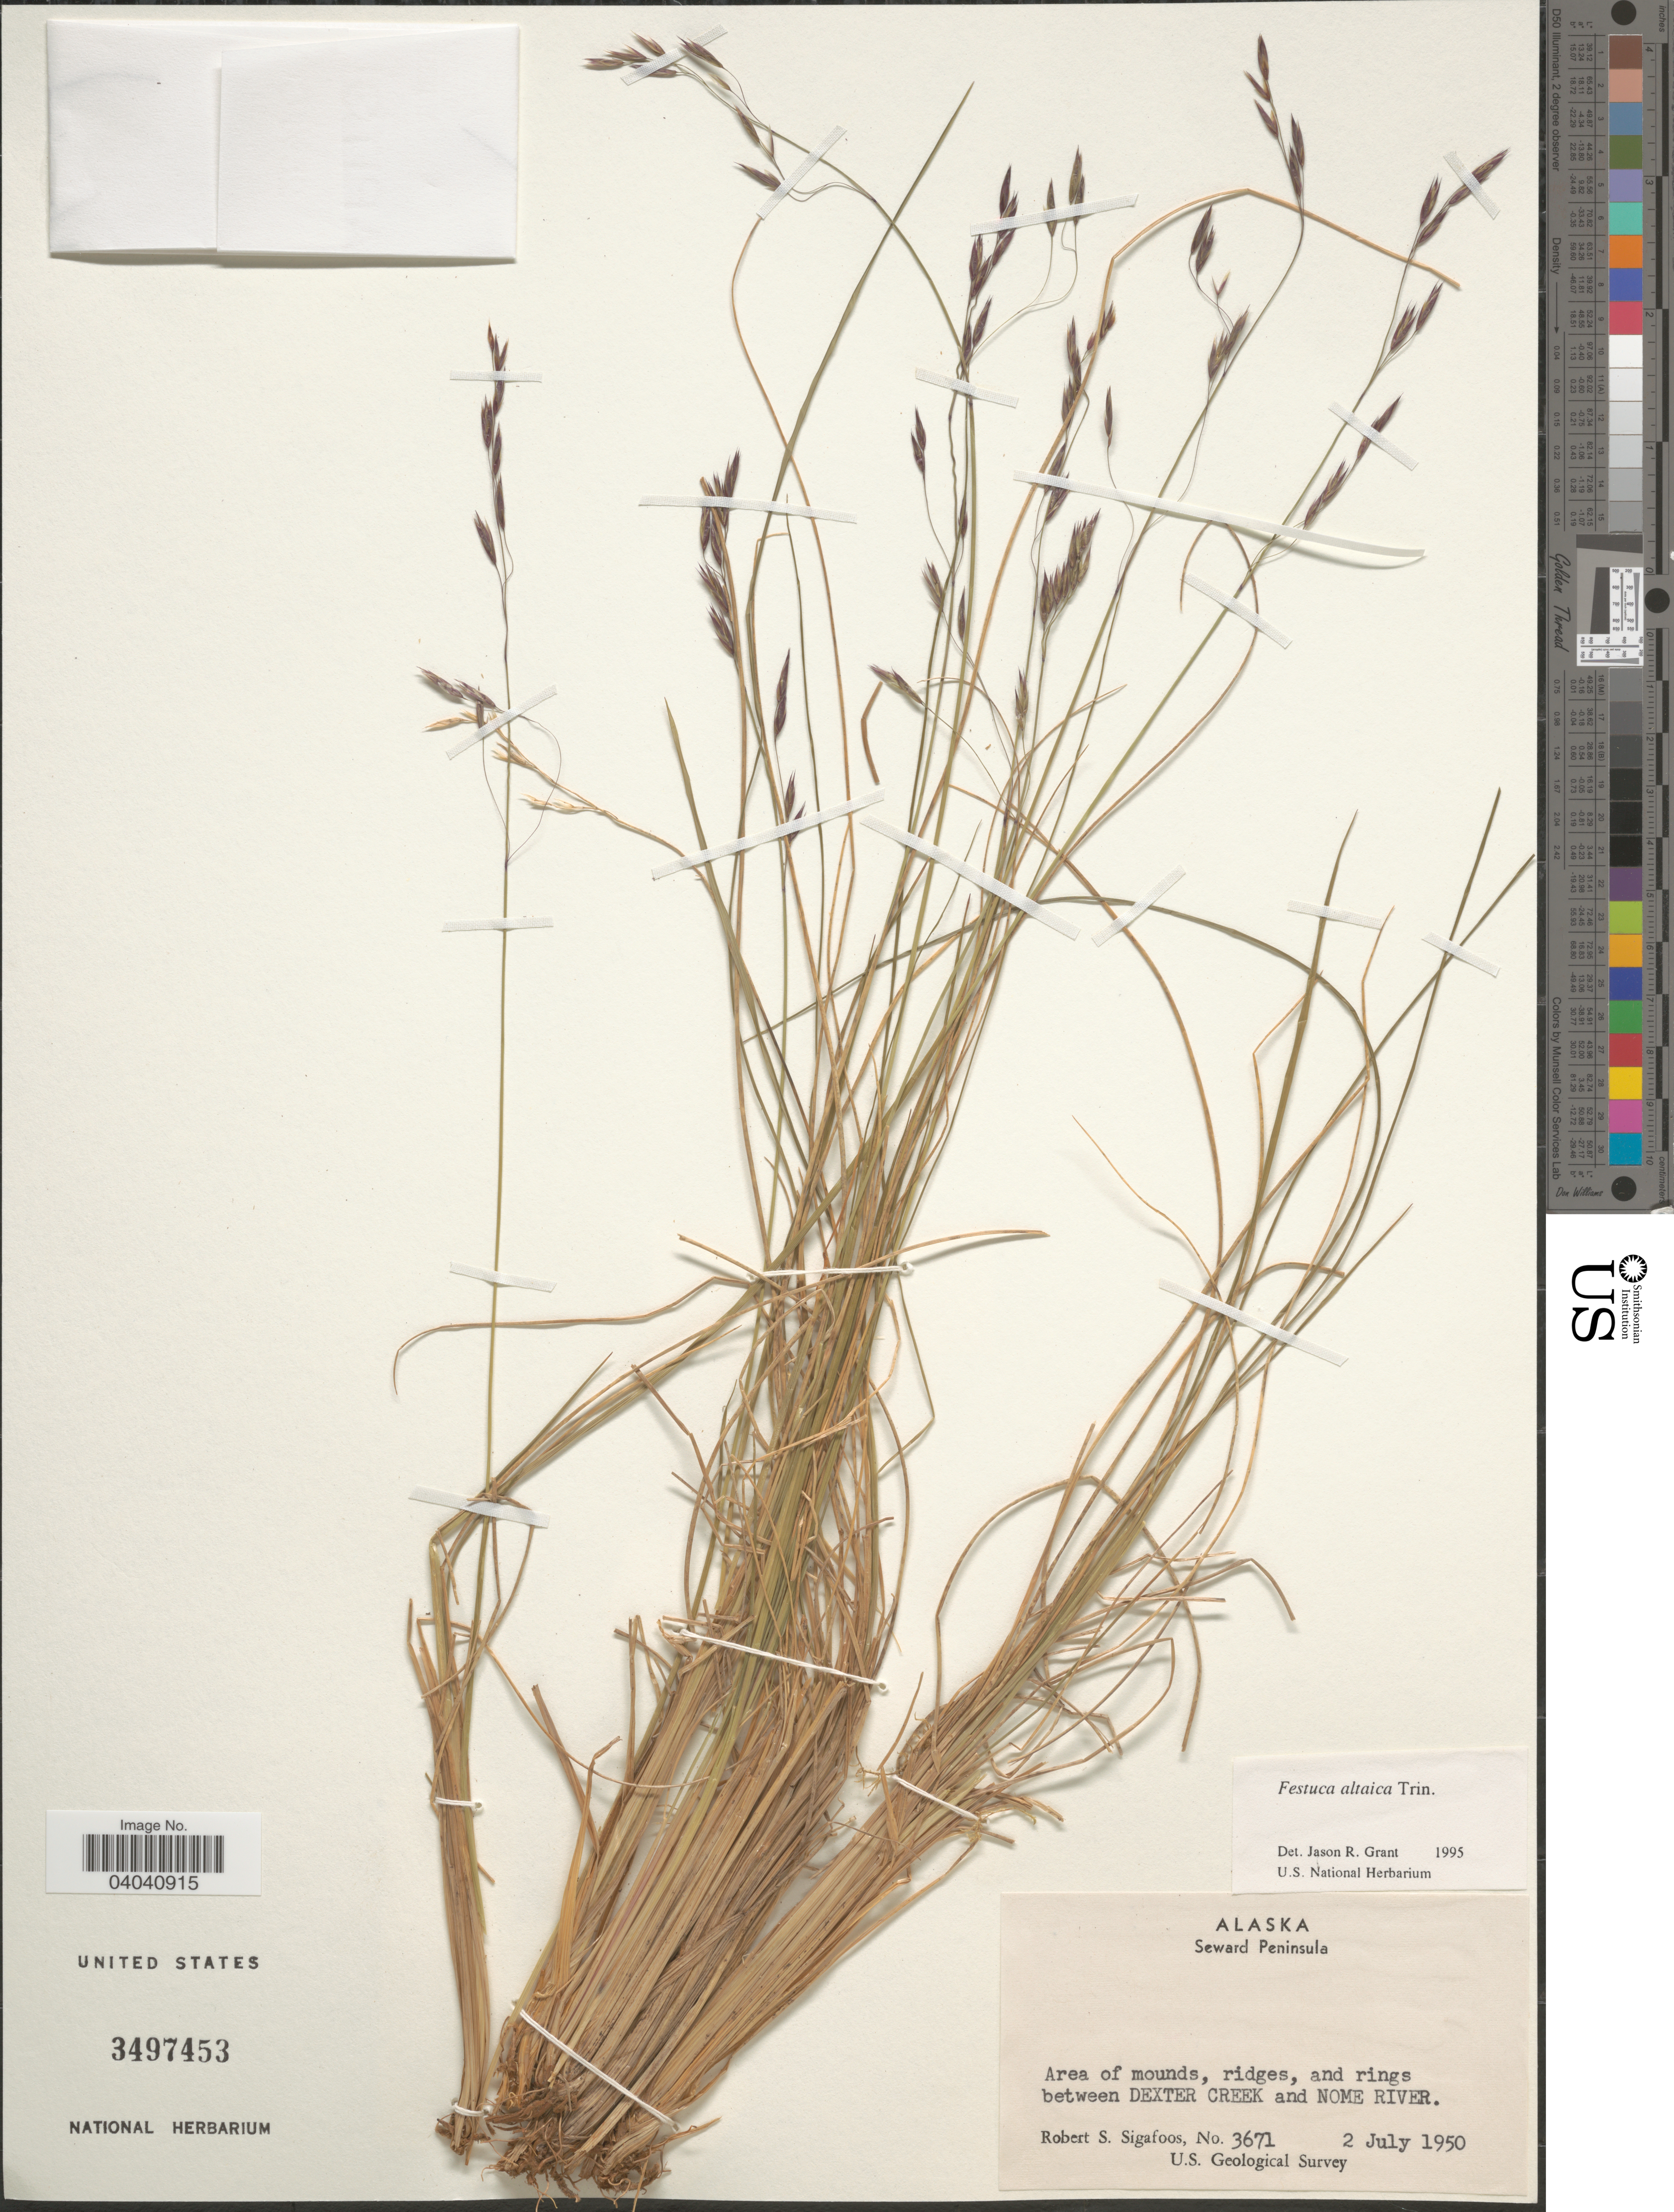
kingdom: Plantae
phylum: Tracheophyta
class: Liliopsida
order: Poales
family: Poaceae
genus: Festuca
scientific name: Festuca altaica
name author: Trin.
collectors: R. Sigafoos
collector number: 3671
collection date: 1950-07-02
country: United States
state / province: Alaska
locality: Seward Peninsula. Area of mounds, ridges, and rings between Dexter Creek and Nome River.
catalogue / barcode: US 3497453